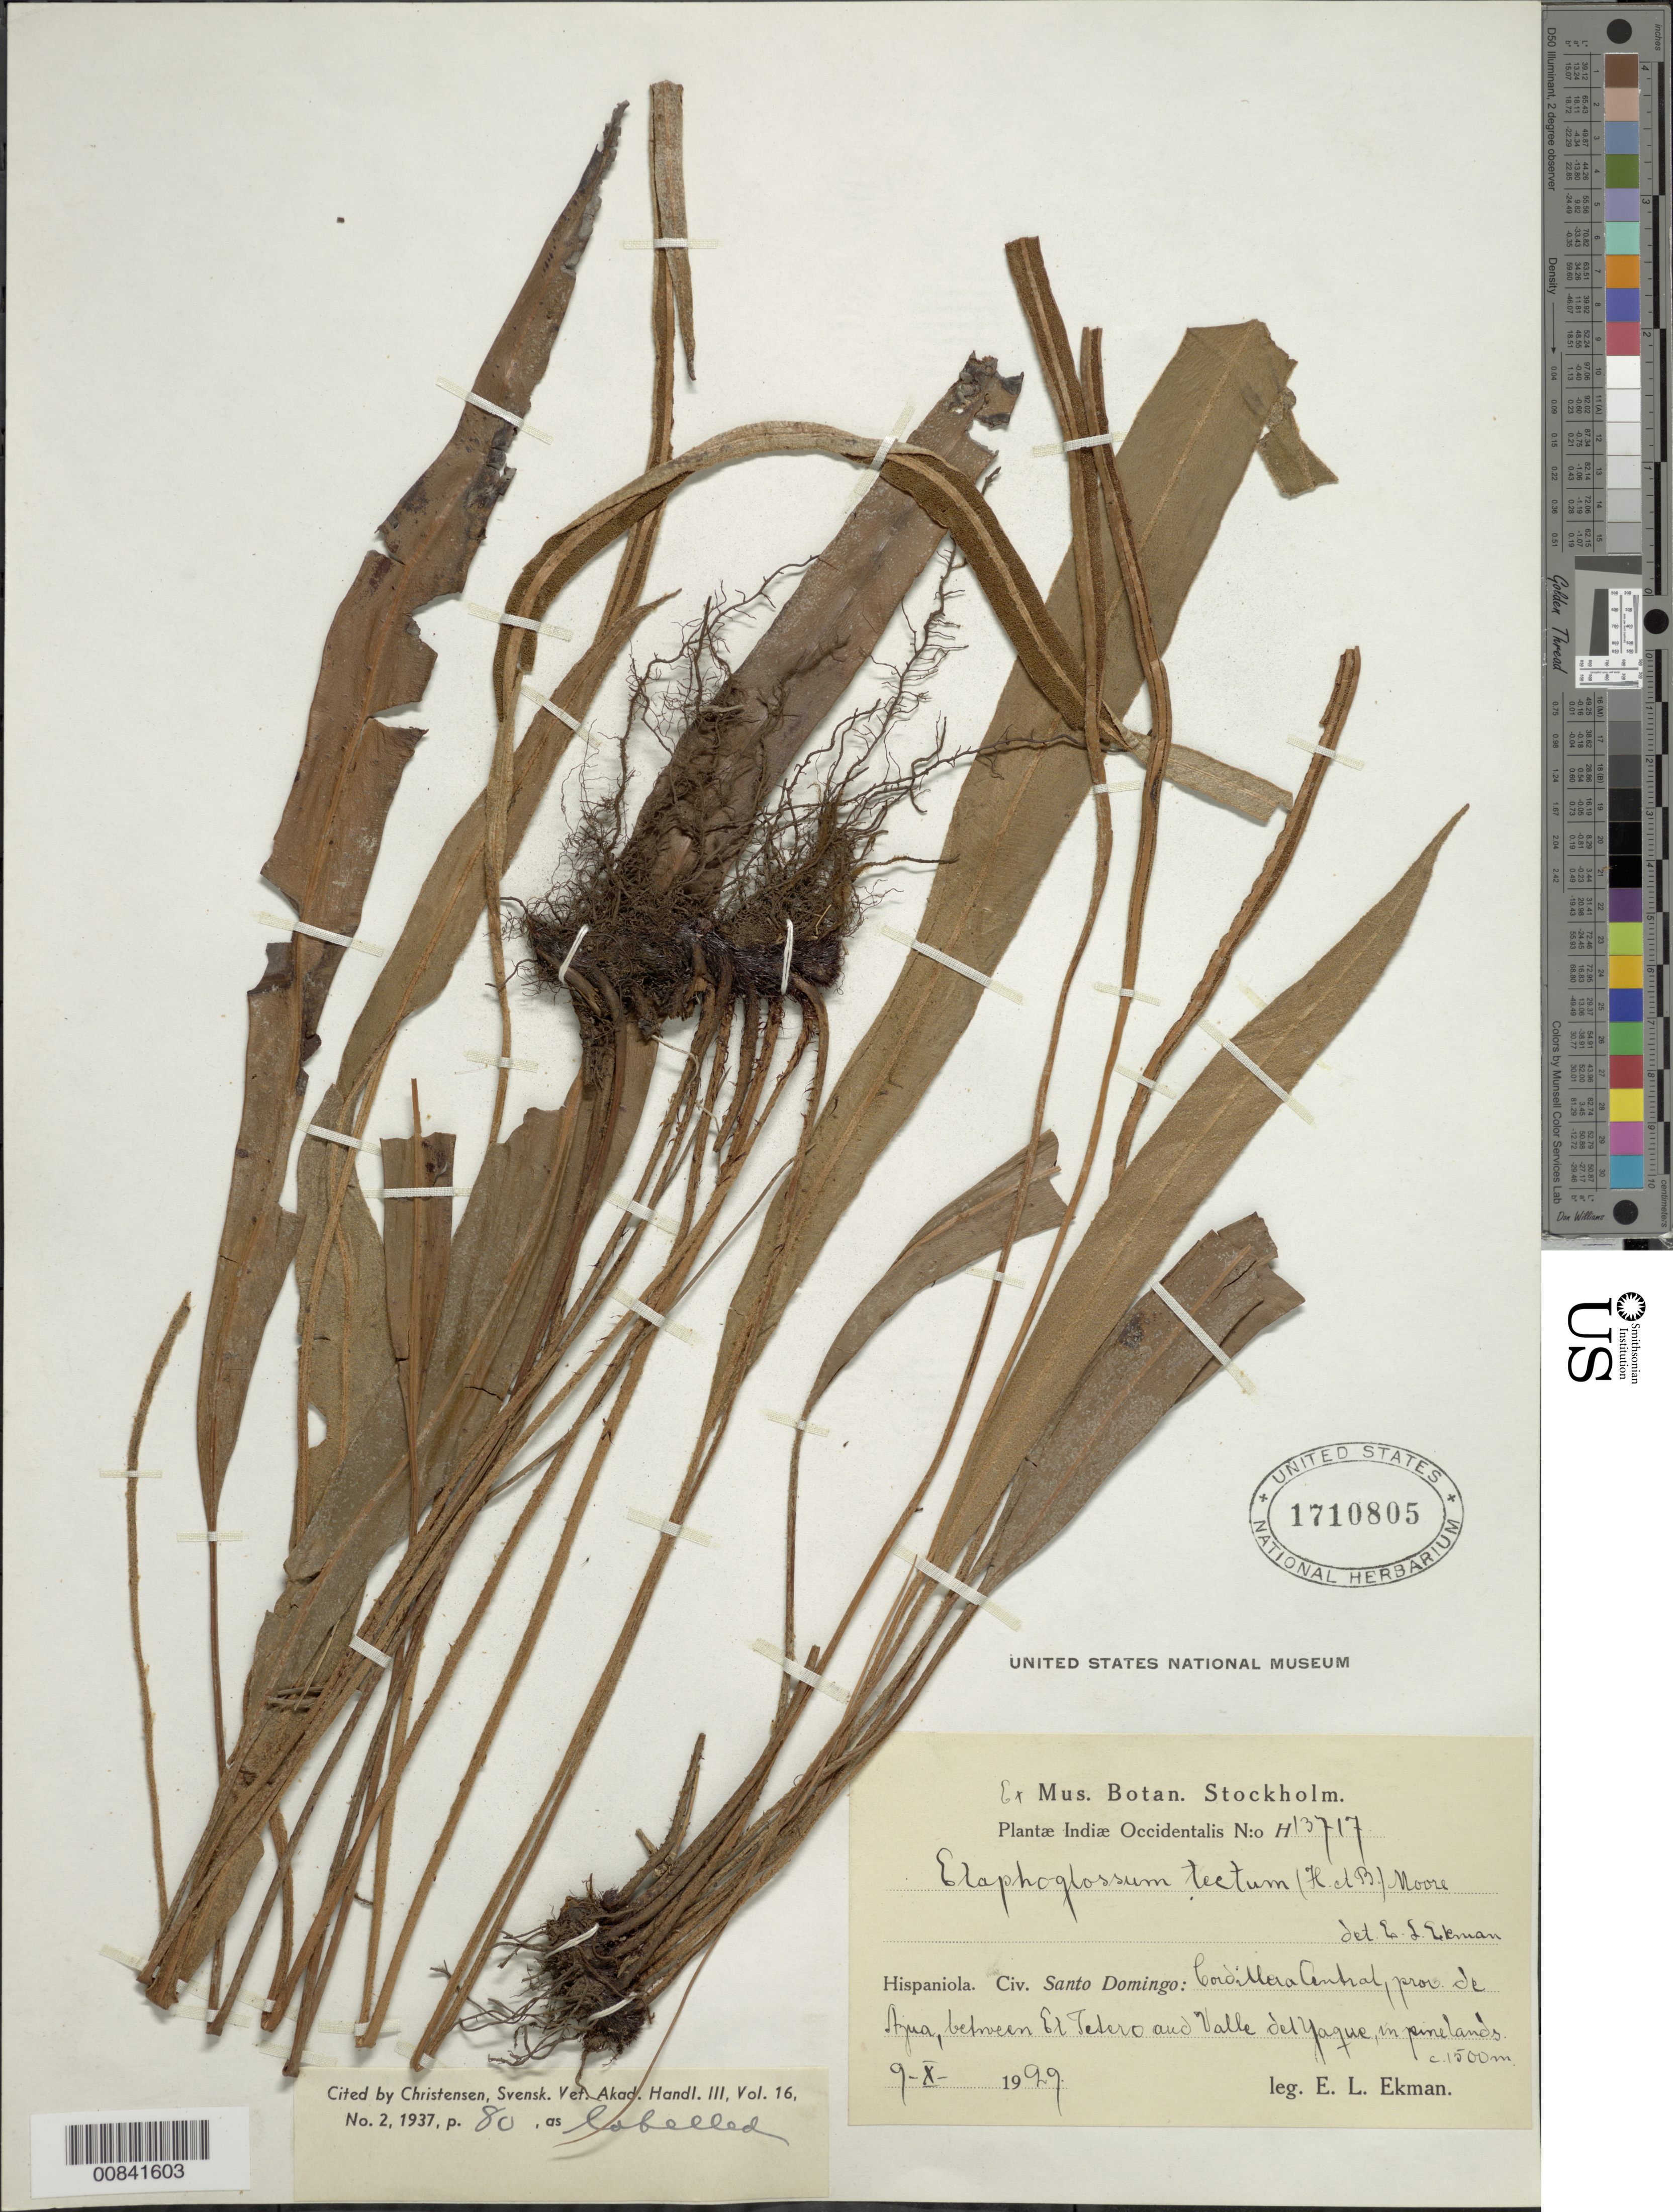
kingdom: Plantae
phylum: Tracheophyta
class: Polypodiopsida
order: Polypodiales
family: Dryopteridaceae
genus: Elaphoglossum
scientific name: Elaphoglossum tectum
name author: (Humb. & Bonpl.) Moore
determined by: Christensen, E.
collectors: E. L. Ekman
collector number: H 13717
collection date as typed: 09 Oct 1929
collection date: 1929-10-09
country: Dominican Republic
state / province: Azua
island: Hispaniola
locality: Cordillera Central, between El Tetero and Valle del Yaque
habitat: Pinelands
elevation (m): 1500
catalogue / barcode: US 1710805